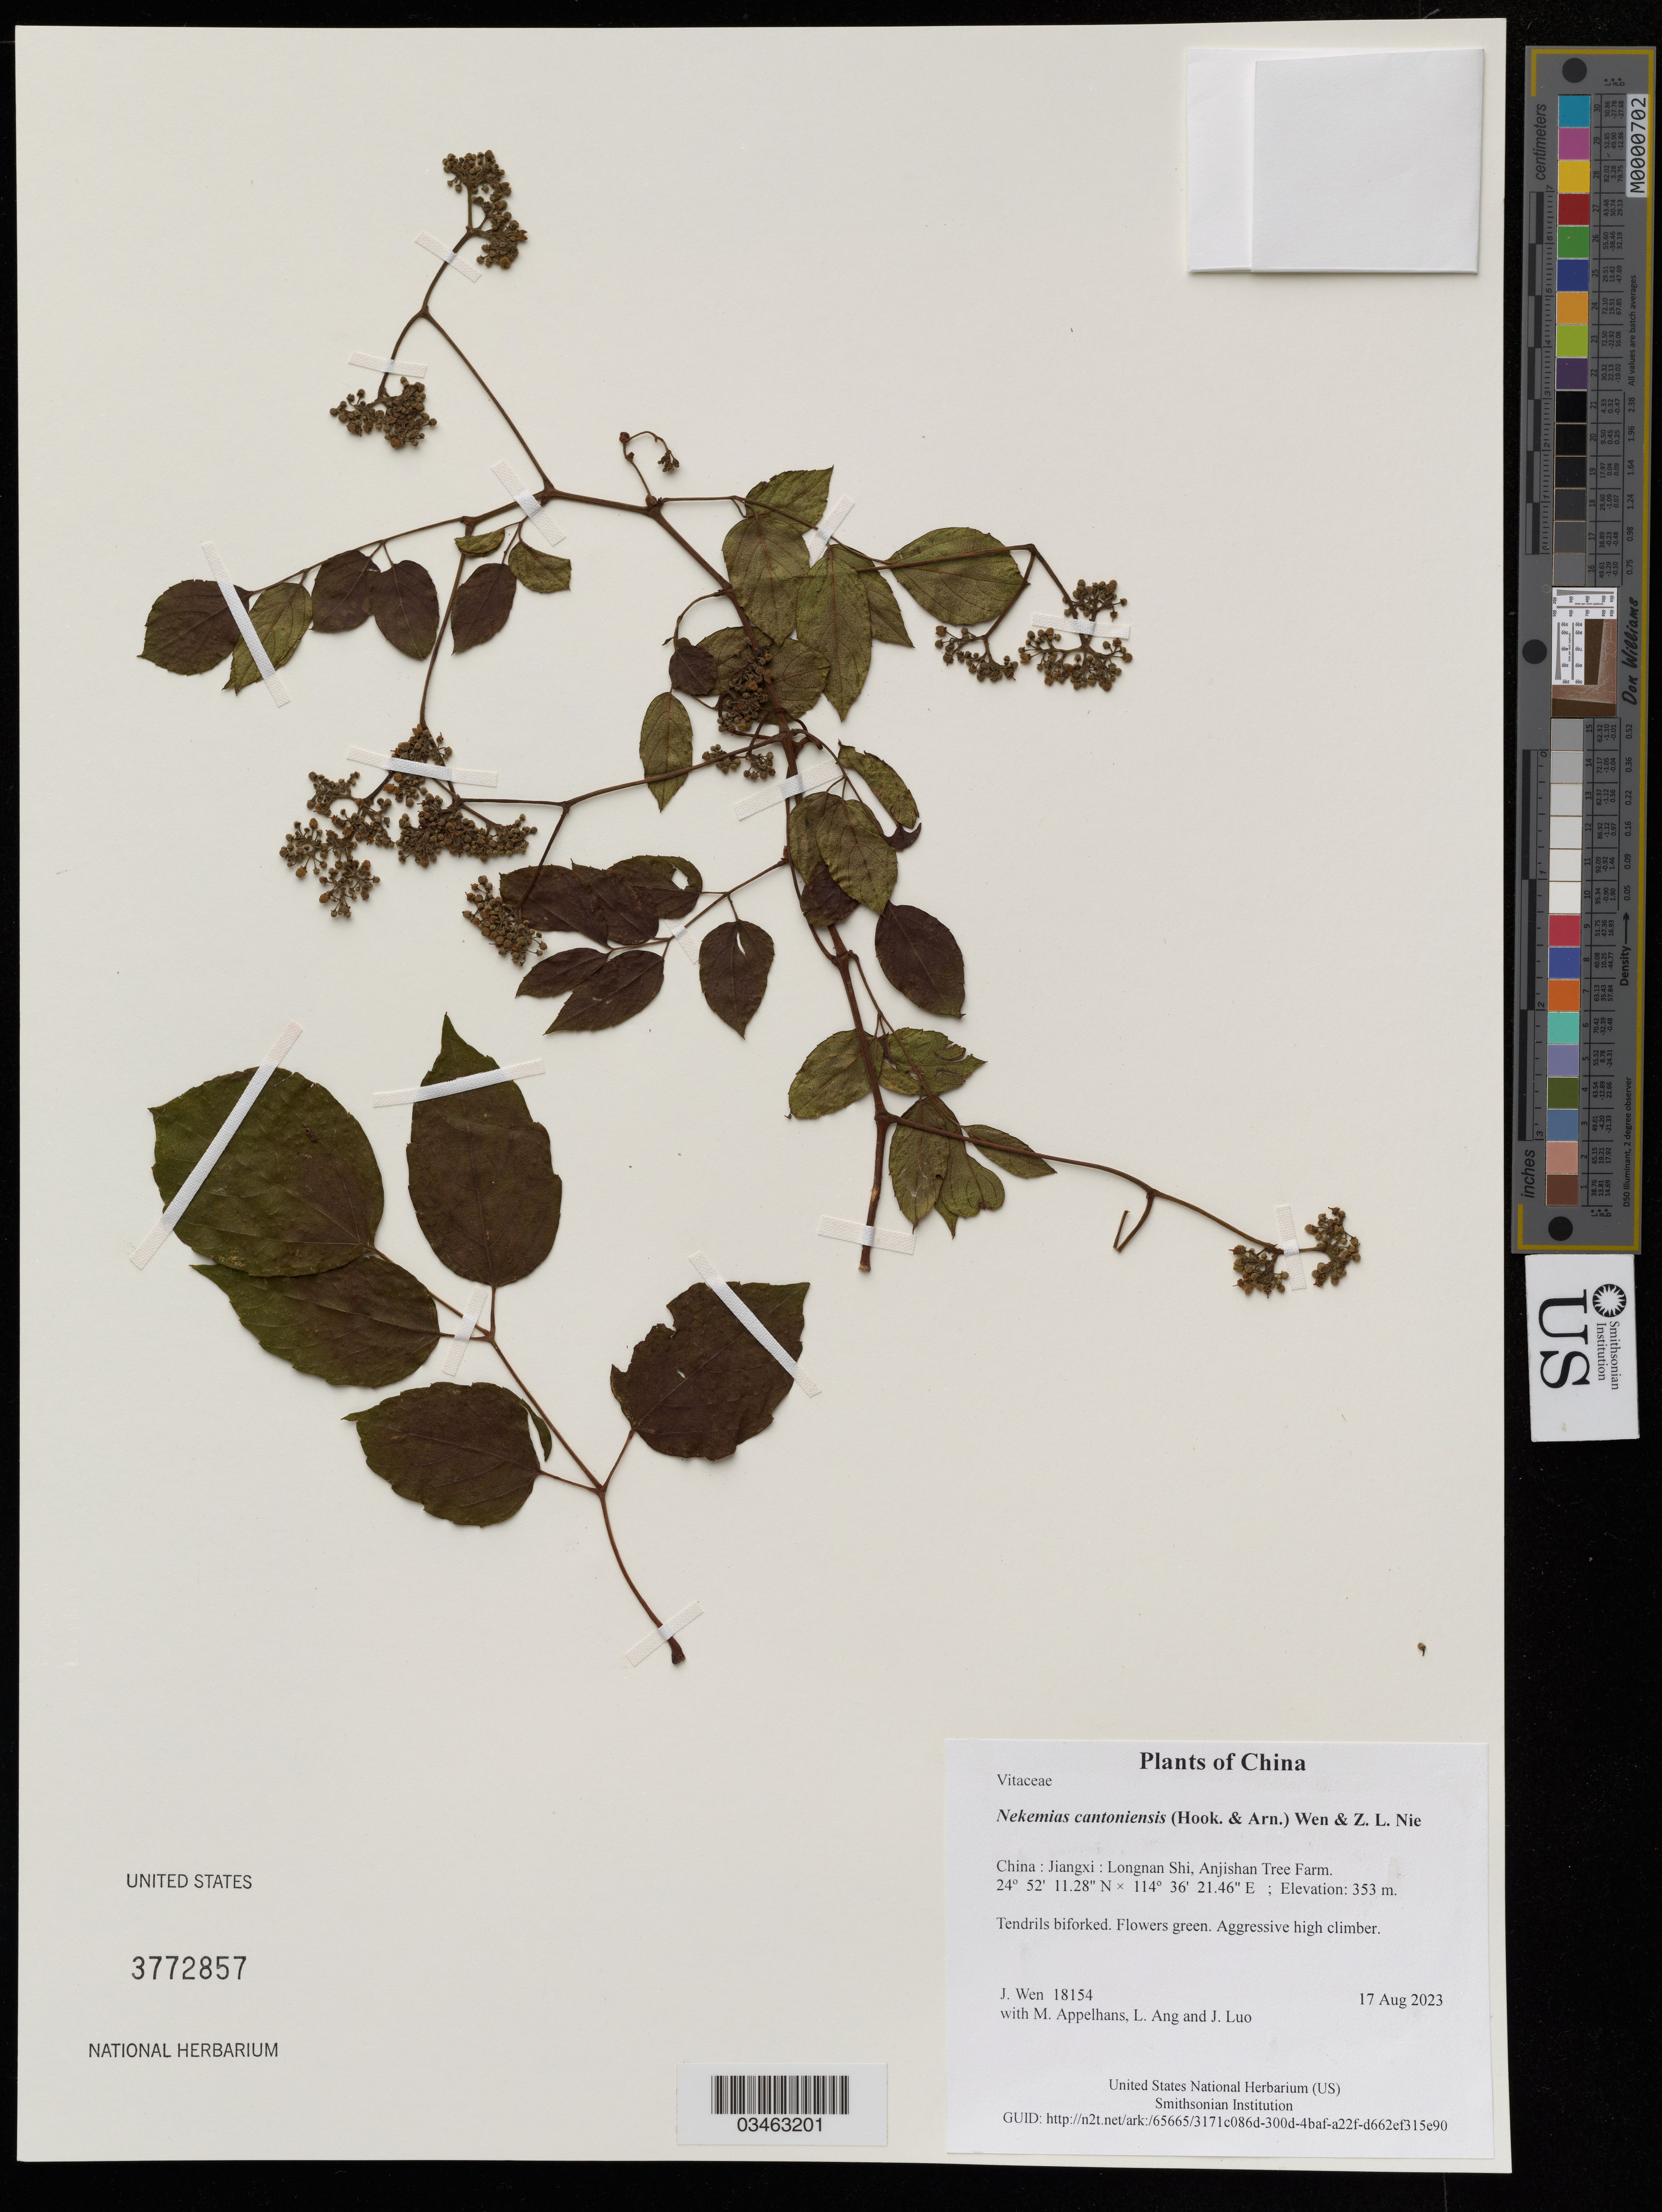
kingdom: Plantae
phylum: Tracheophyta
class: Magnoliopsida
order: Vitales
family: Vitaceae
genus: Nekemias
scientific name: Nekemias cantoniensis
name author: (Hook. & Arn.) J. Wen & Z. L. Nie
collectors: J. Wen, M. Appelhans, L. Ang & J. Luo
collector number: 18154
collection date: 2023-08-17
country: China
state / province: Jiangxi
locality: Longnan Shi, Anjishan Tree Farm.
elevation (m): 353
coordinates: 24 52 11.28 N, 114 36 21.46 E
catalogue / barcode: US 3772857